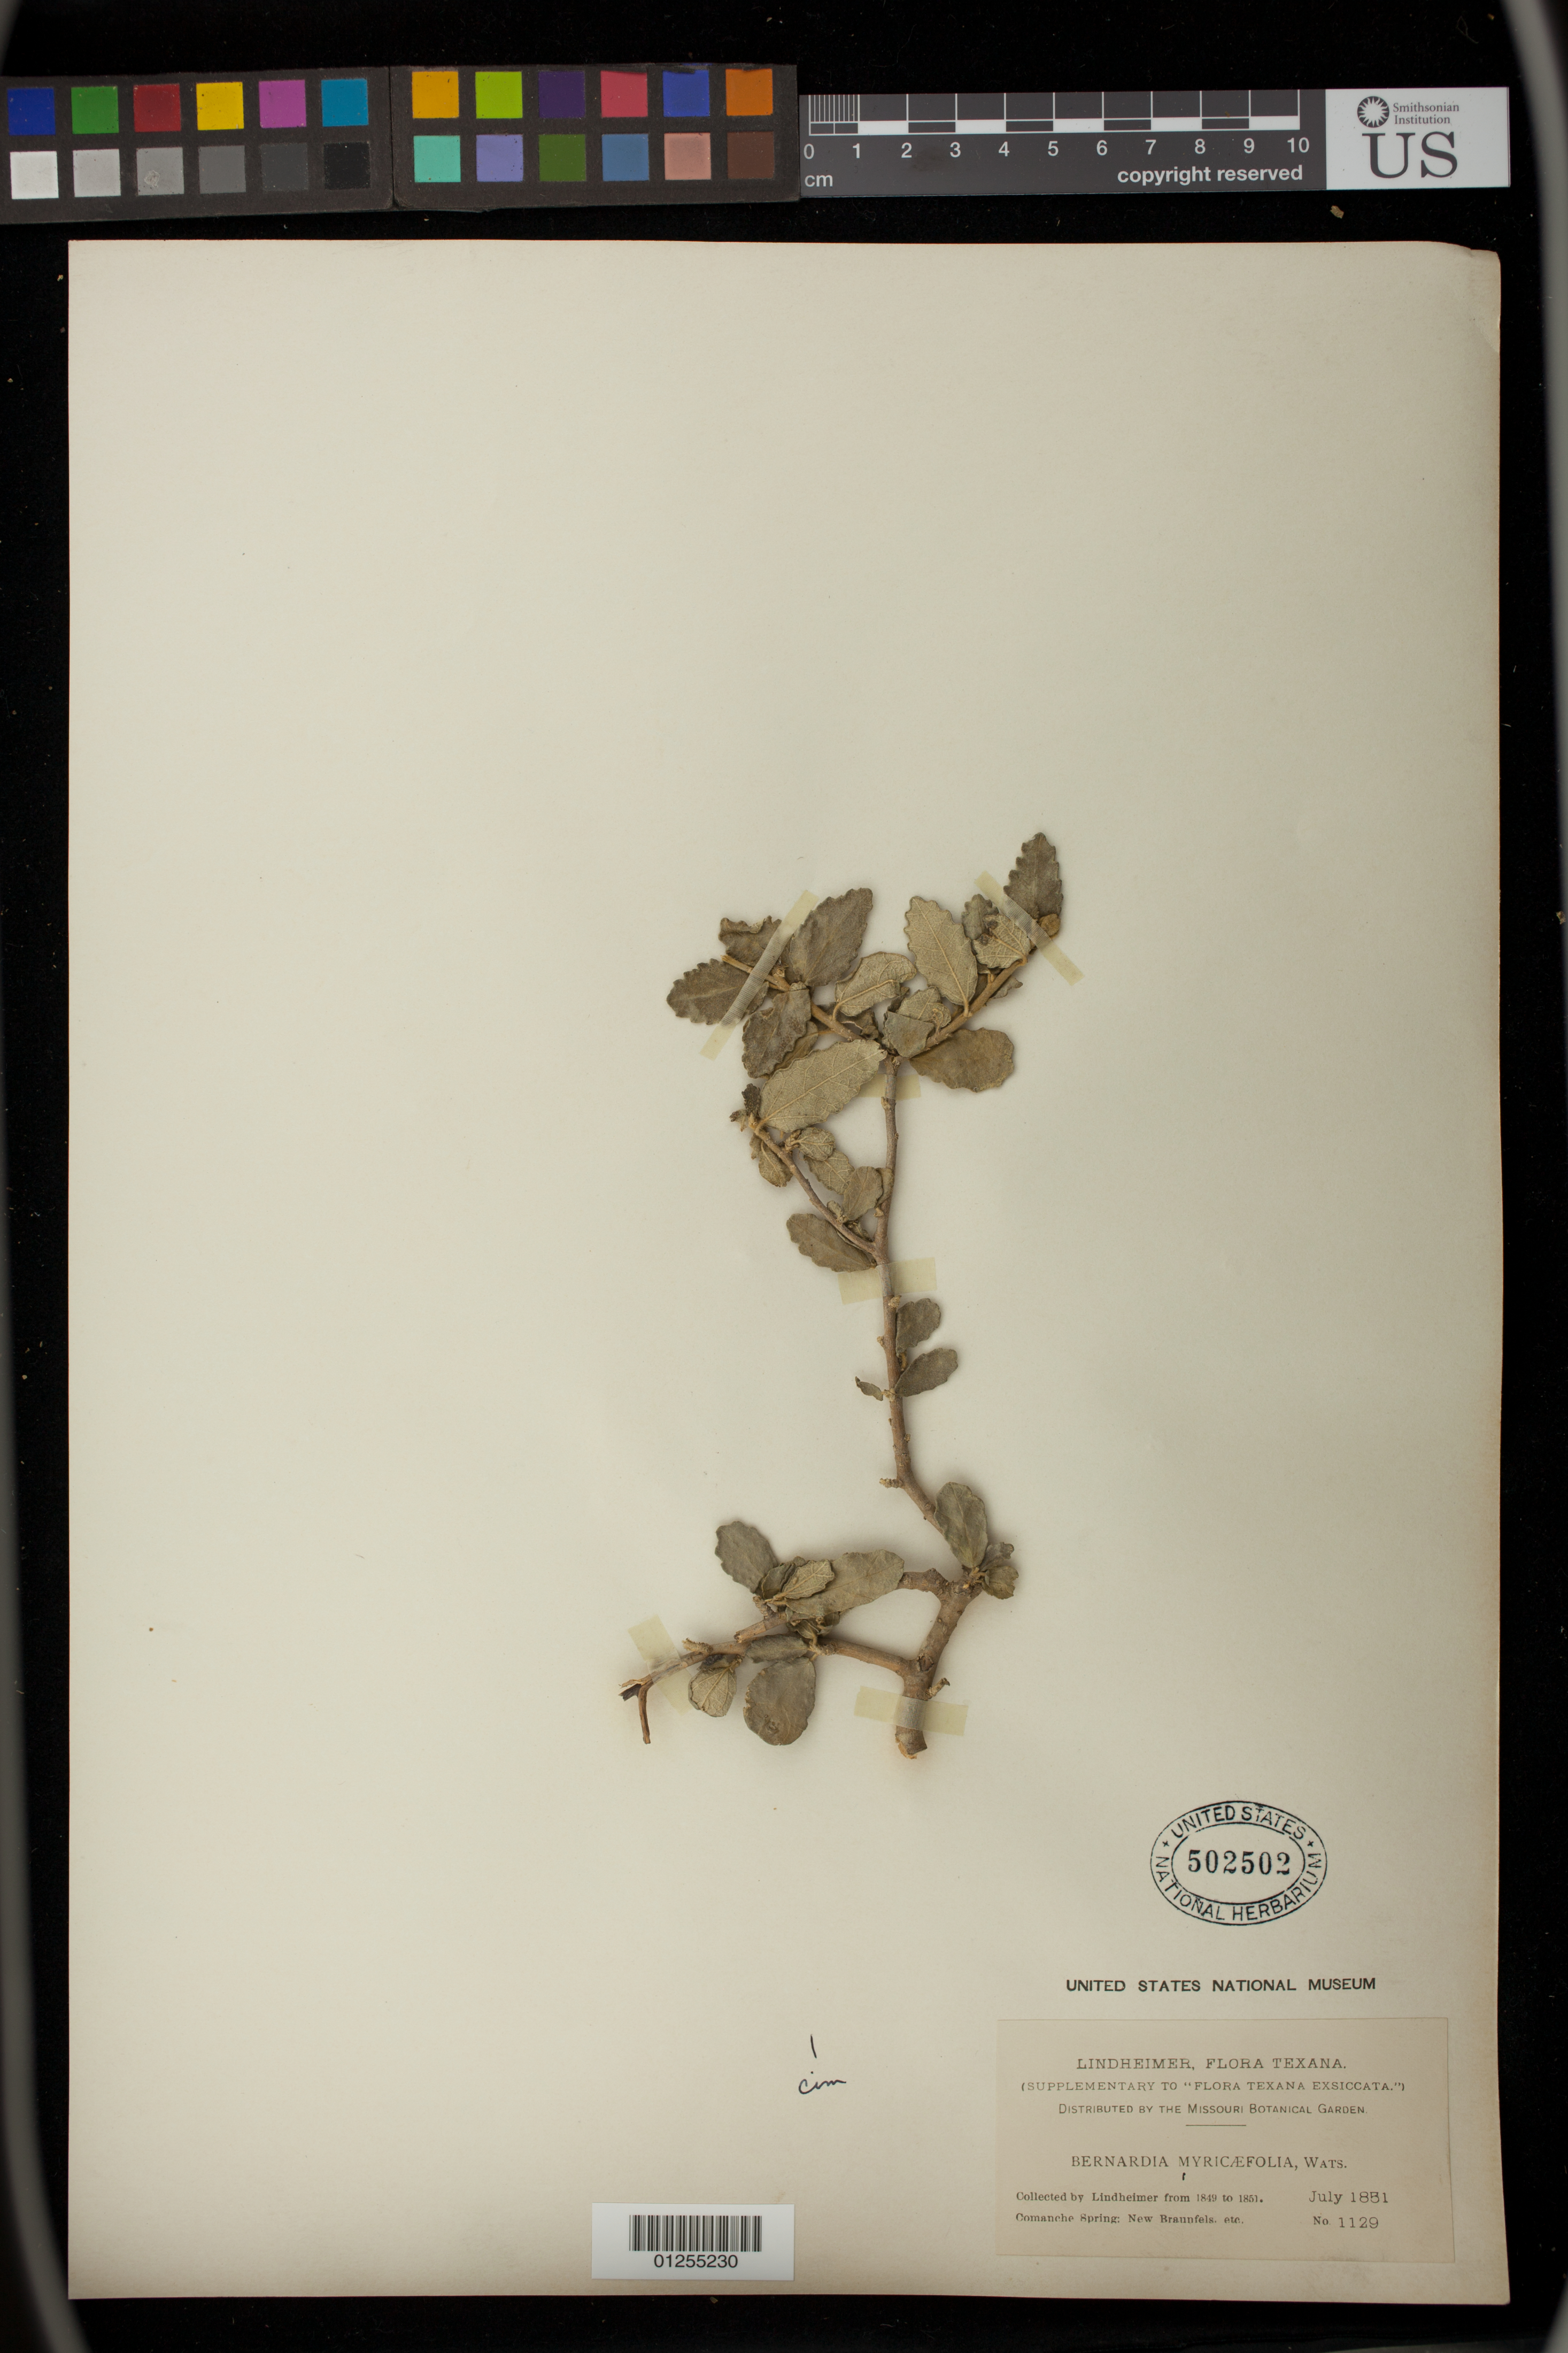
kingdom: Plantae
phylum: Tracheophyta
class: Magnoliopsida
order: Malpighiales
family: Euphorbiaceae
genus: Bernardia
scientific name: Bernardia myricifolia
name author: (Scheele) S. Watson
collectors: F. Lindheimer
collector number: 1129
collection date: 1851-07-01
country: United States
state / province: Texas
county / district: Comal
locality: Comanche Spring, New Braunfels, etc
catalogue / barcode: US 502502